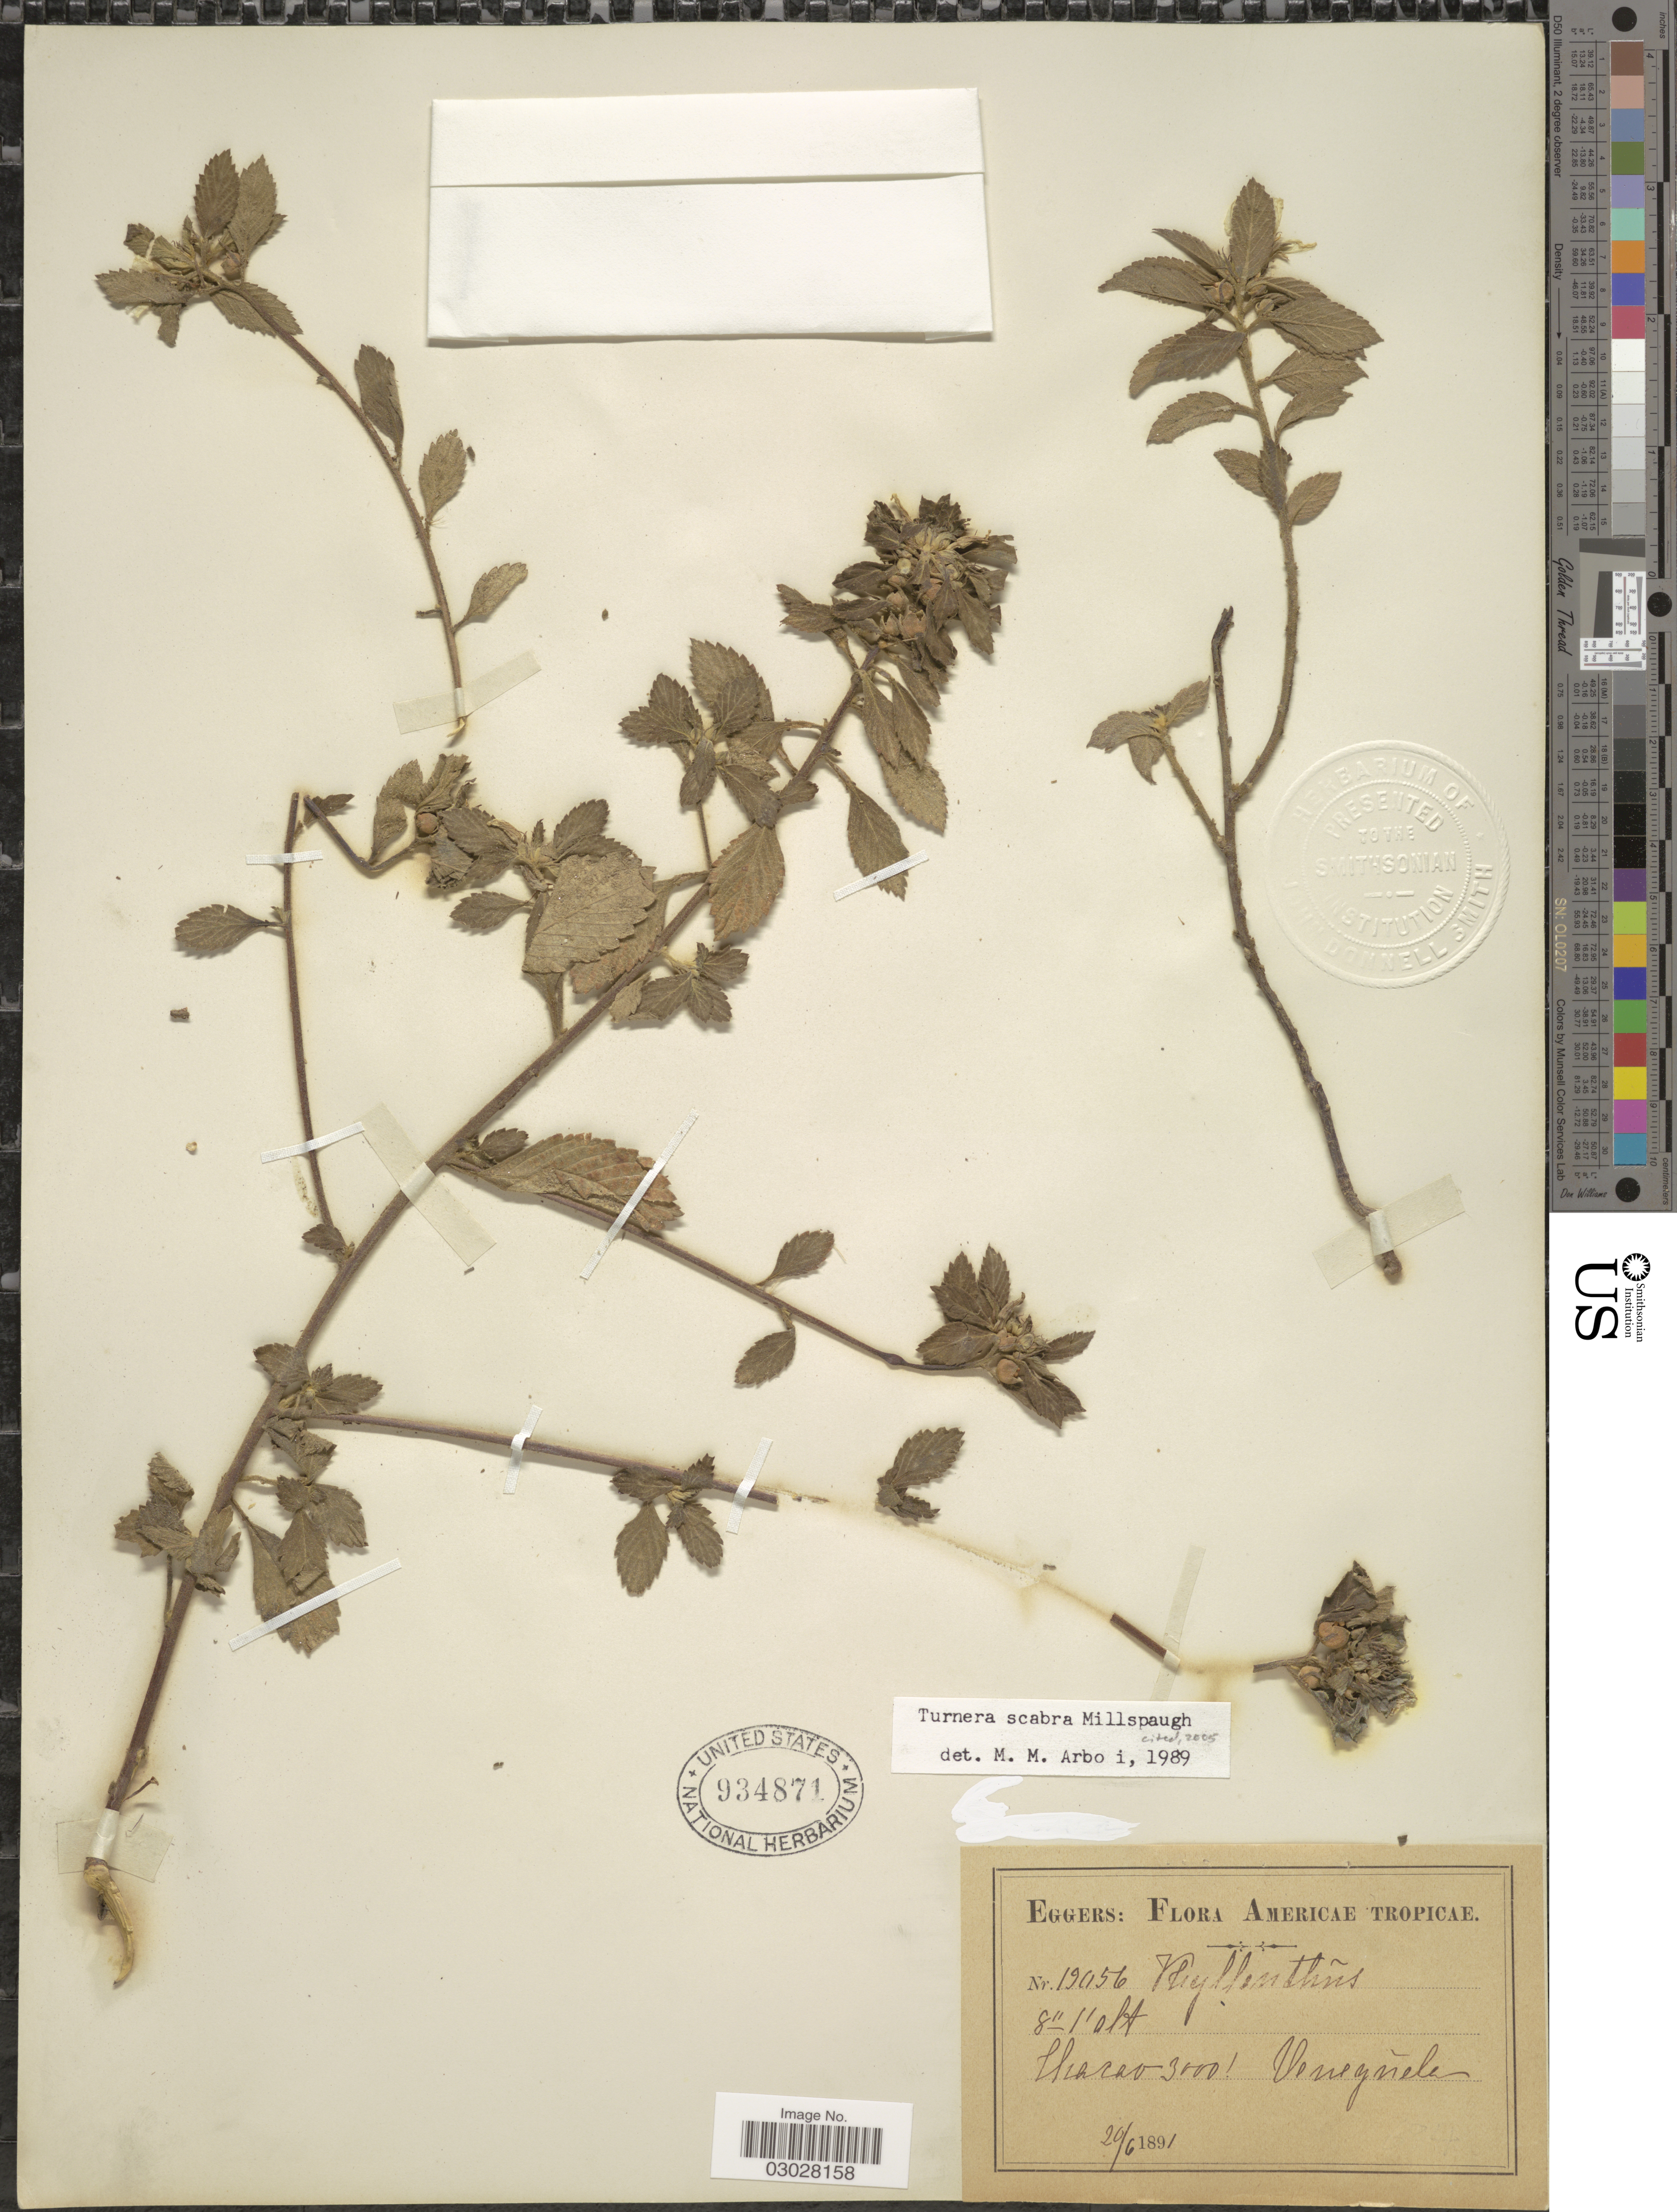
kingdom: Plantae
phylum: Tracheophyta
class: Magnoliopsida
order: Malpighiales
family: Turneraceae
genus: Turnera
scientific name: Turnera scabra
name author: Millsp.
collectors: -. Eggers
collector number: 19056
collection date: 1891-06-20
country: Venezuela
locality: Chacao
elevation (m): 914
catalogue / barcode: US 934871